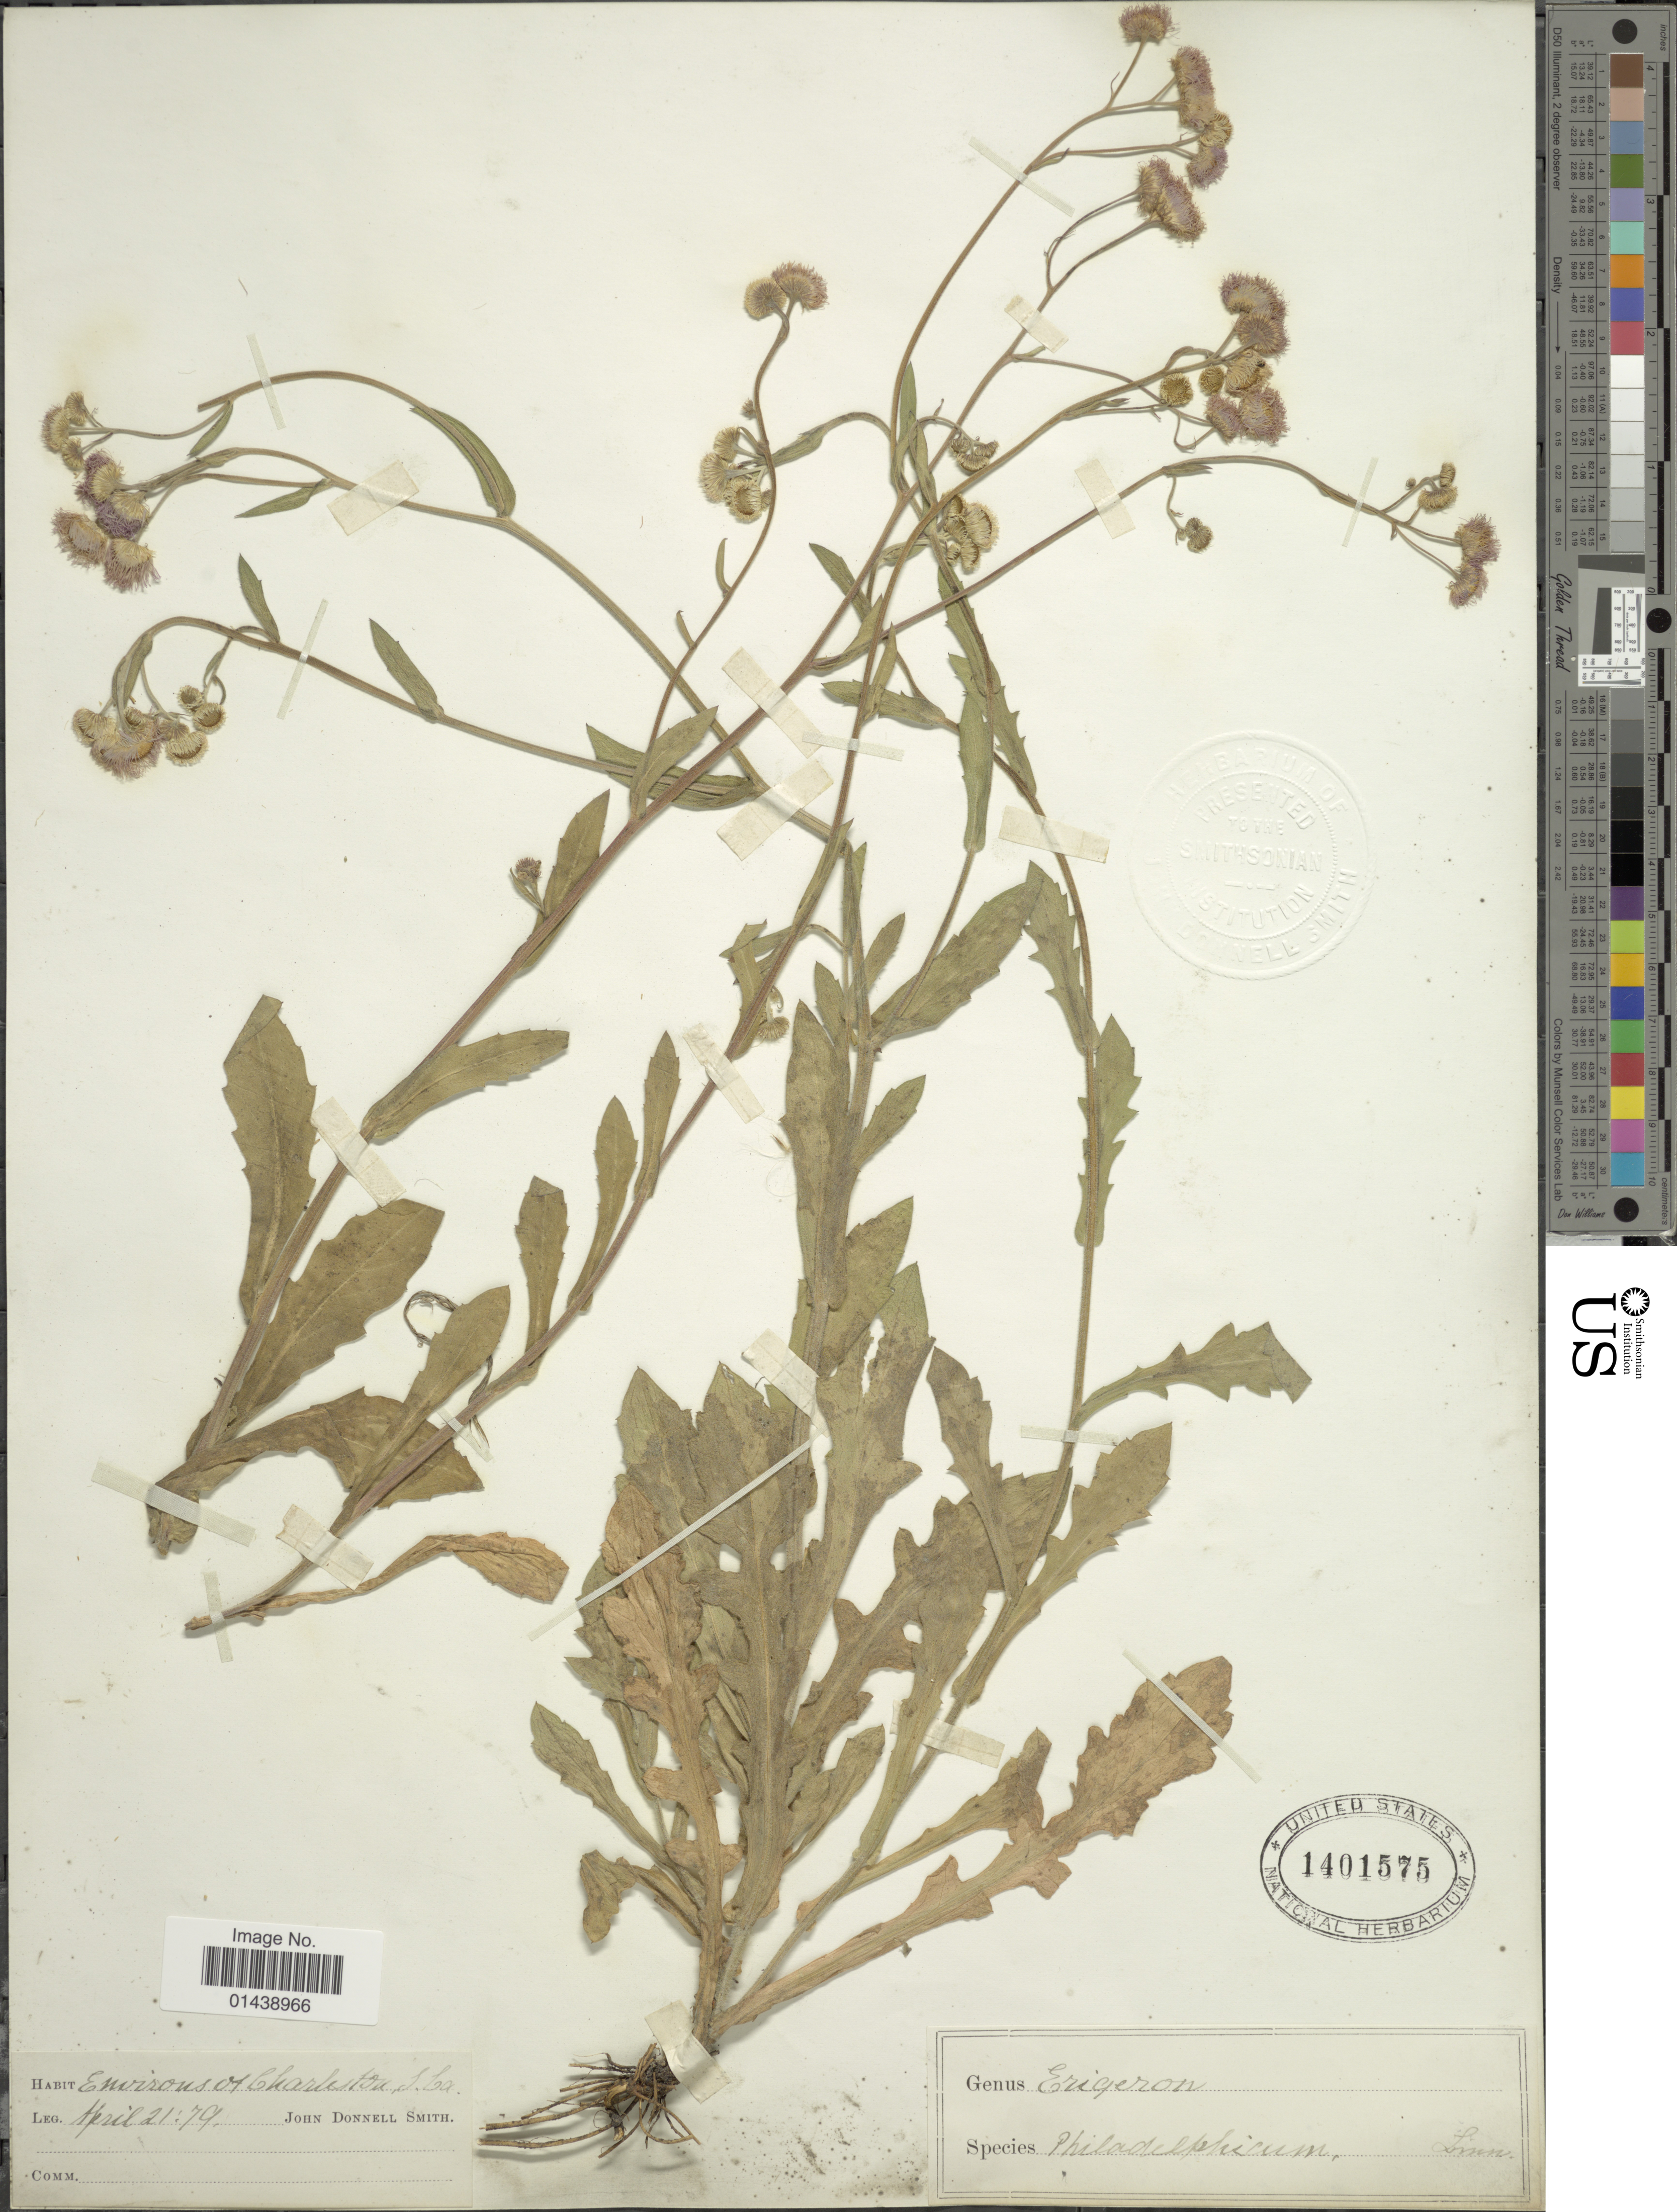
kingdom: Plantae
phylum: Tracheophyta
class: Magnoliopsida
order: Asterales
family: Asteraceae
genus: Erigeron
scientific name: Erigeron philadelphicus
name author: L.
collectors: J. Donnell Smith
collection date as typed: Transcribed d/m/y: 21/4/79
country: United States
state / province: South Carolina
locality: Environs of Charleston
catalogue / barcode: US 1401575